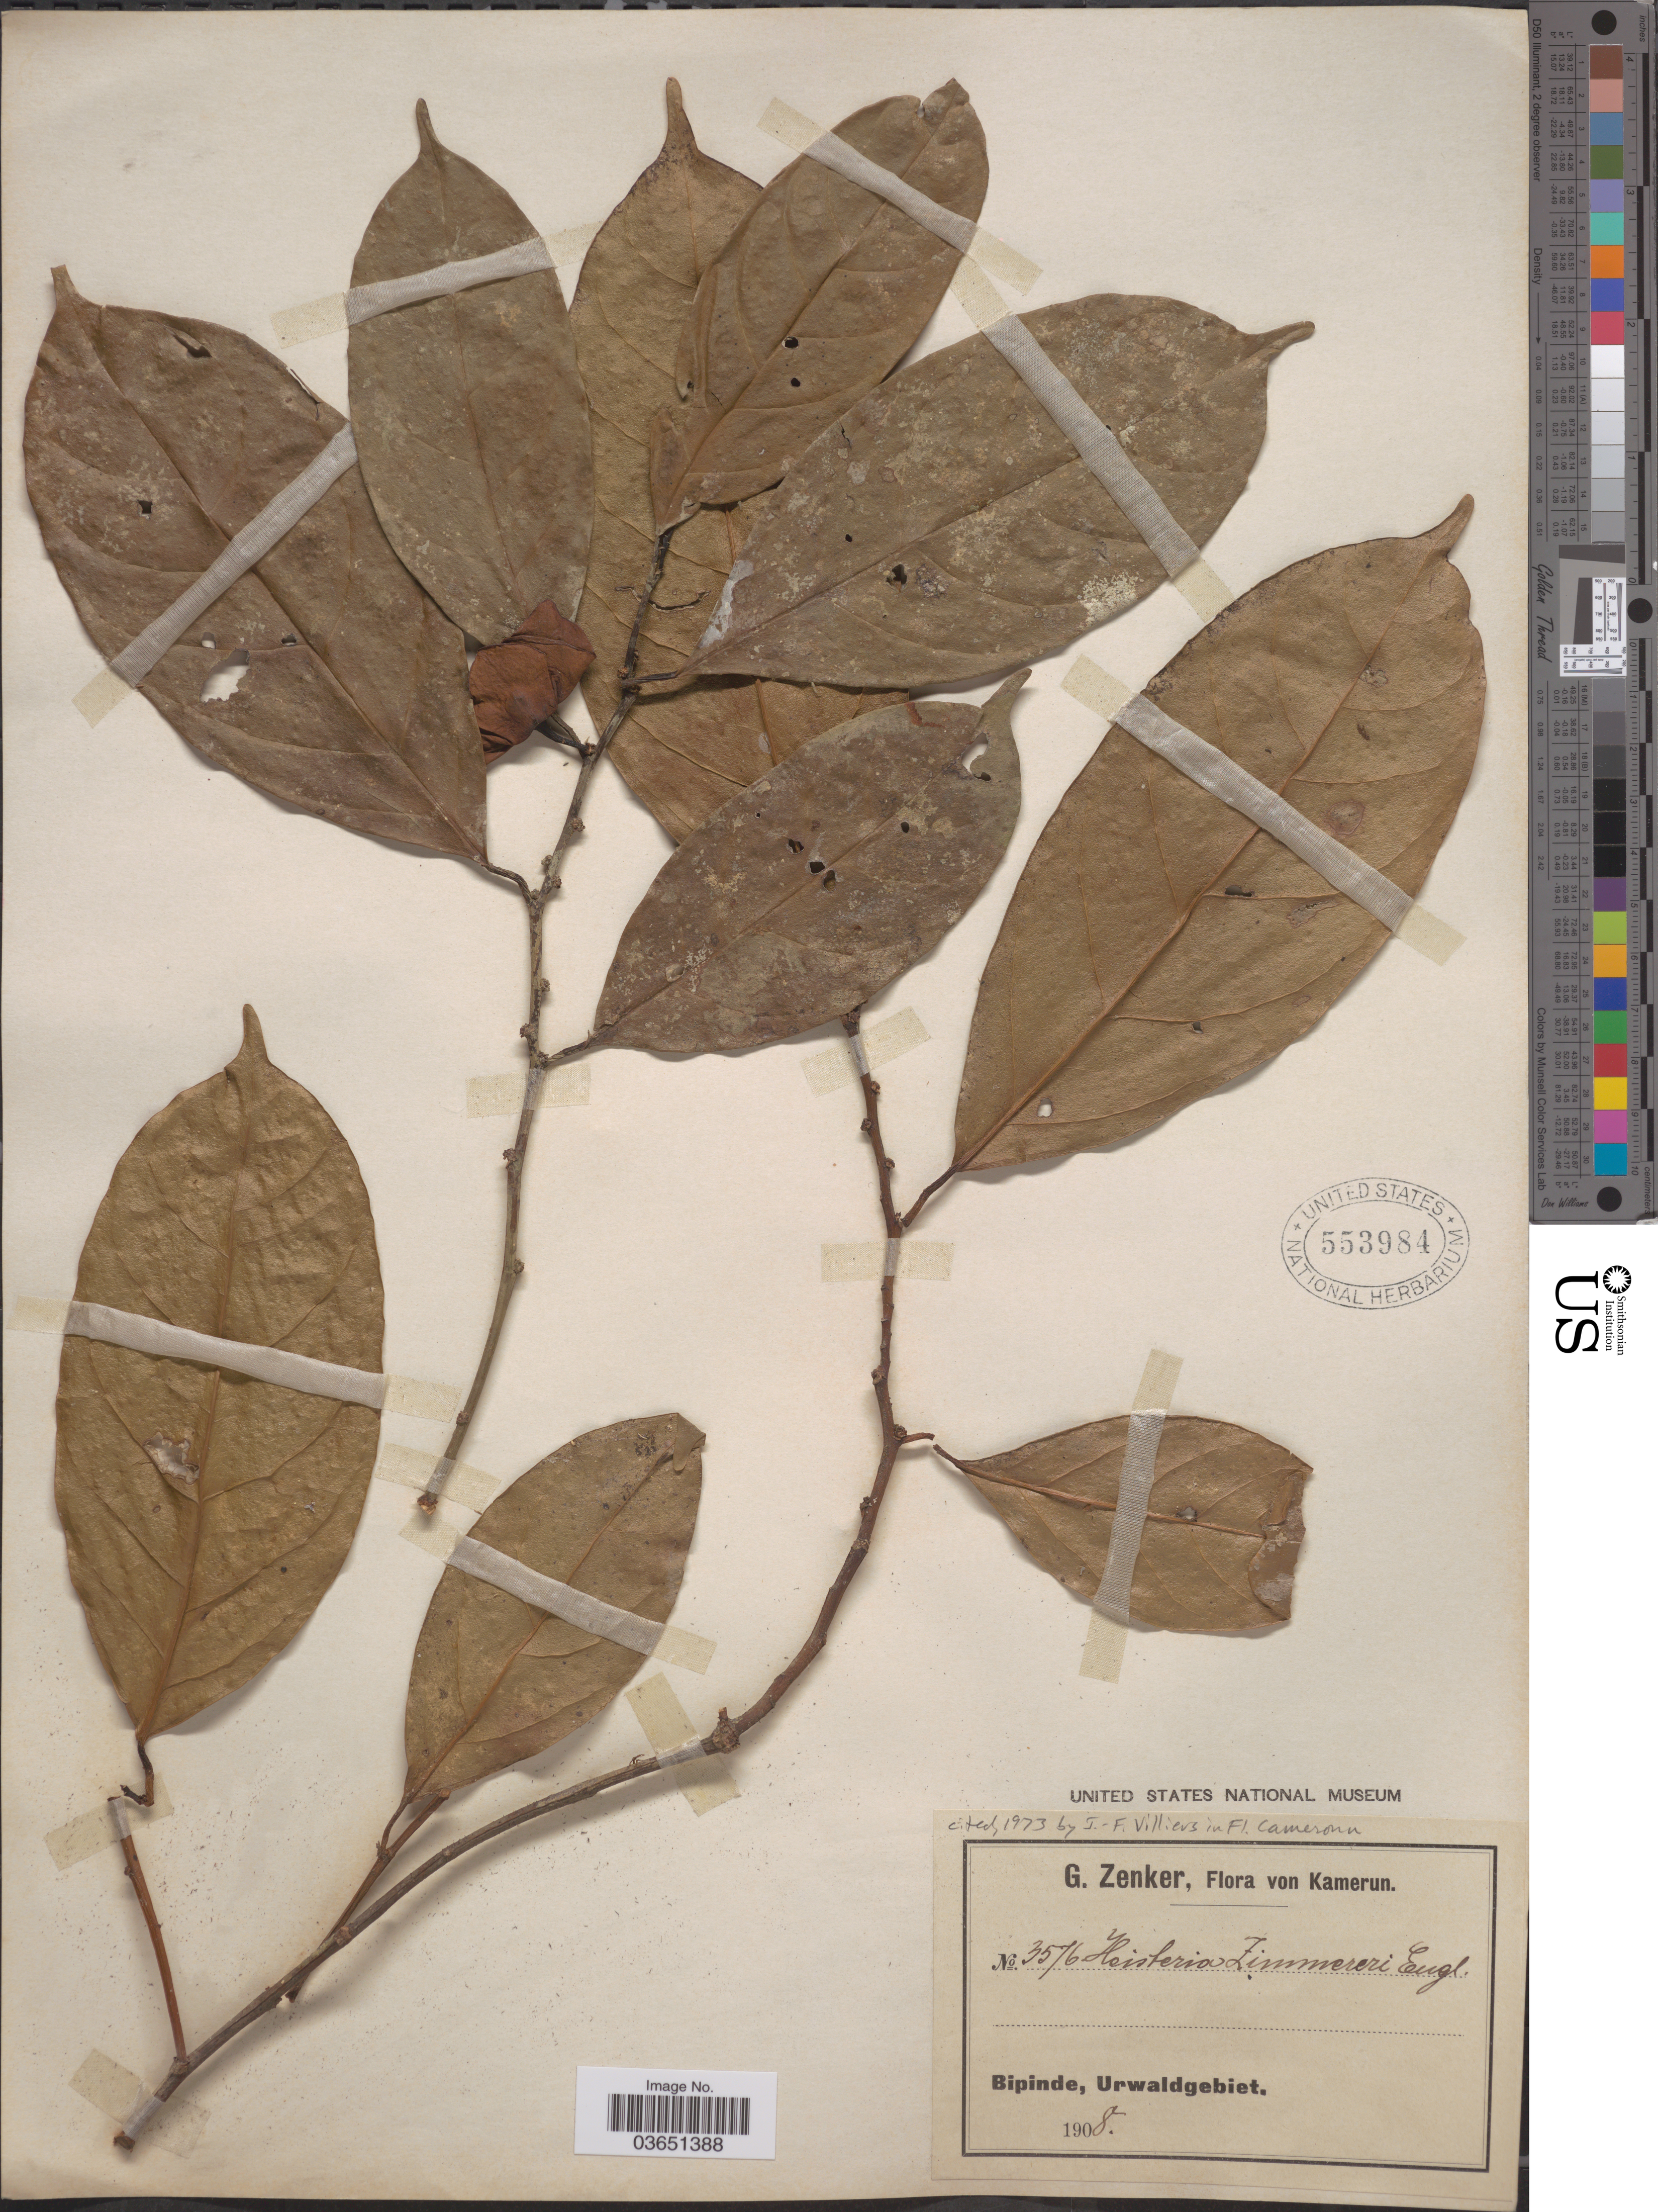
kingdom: Plantae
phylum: Tracheophyta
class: Magnoliopsida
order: Santalales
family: Erythropalaceae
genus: Heisteria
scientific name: Heisteria zimmereri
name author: Engl.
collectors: G. A. Zenker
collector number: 3576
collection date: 1908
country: Cameroon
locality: Bipinde, Urwaldgebiet.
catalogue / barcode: US 553984